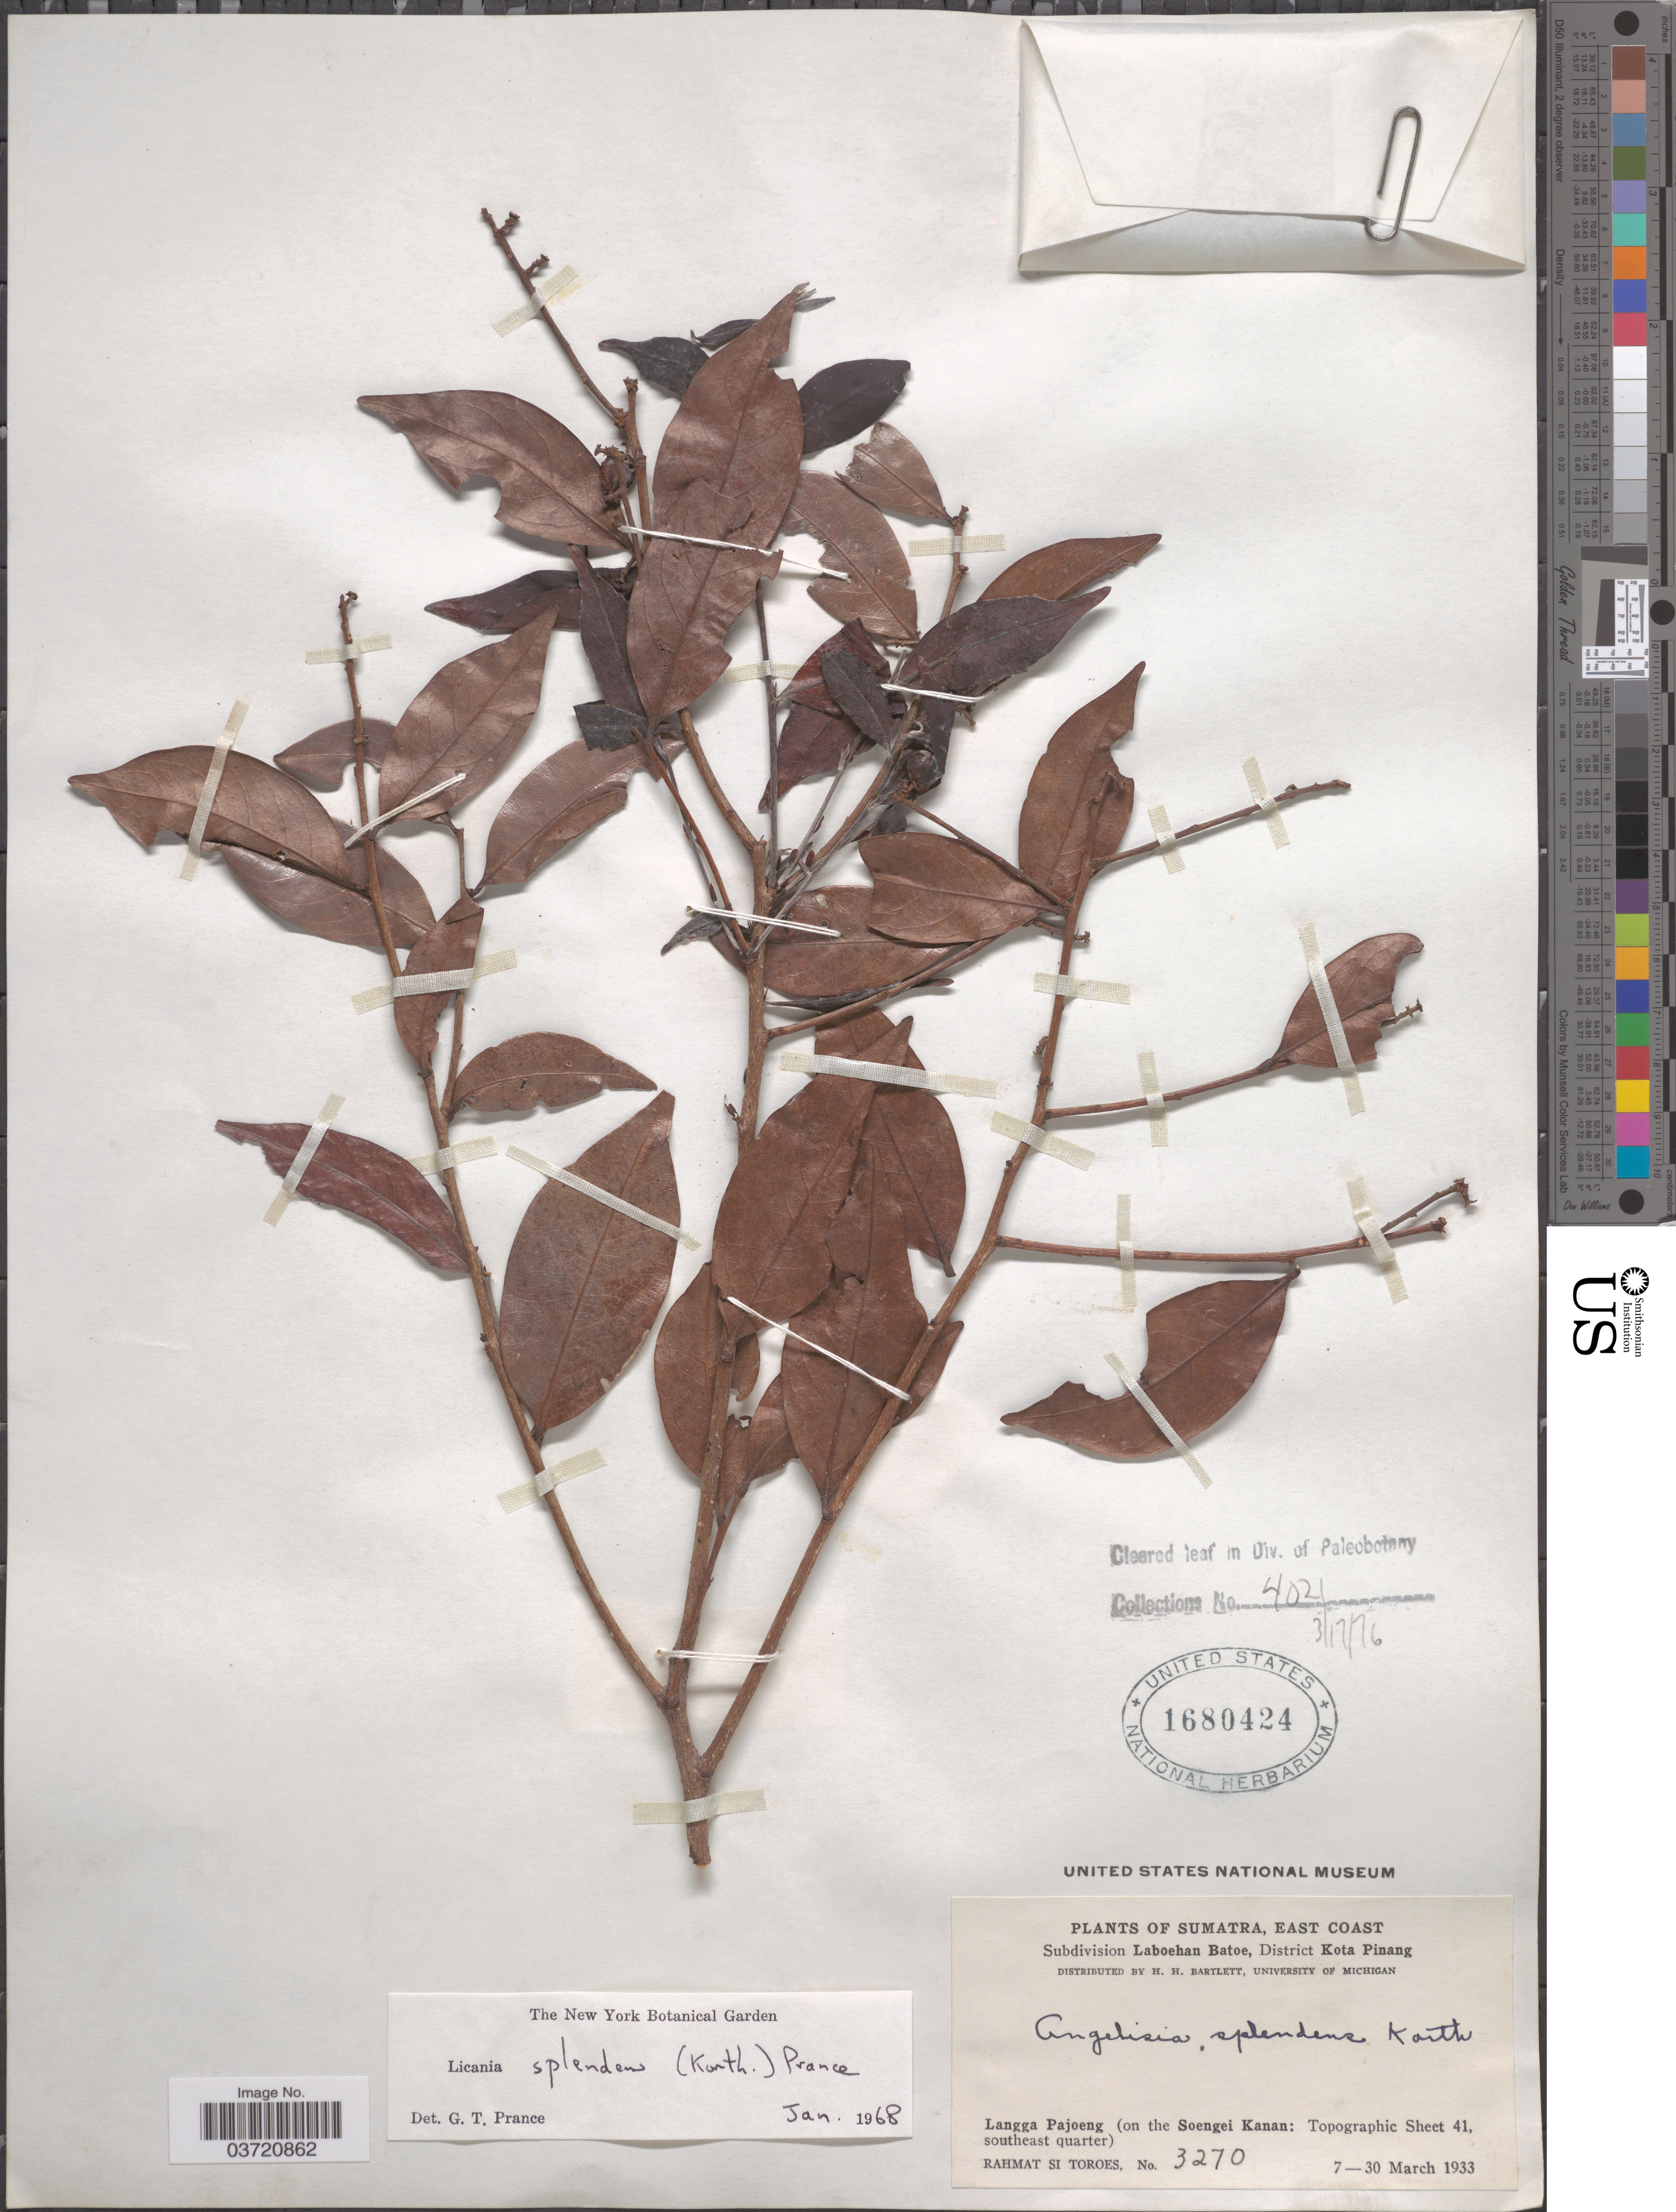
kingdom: Plantae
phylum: Tracheophyta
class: Magnoliopsida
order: Malpighiales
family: Chrysobalanaceae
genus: Licania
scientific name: Licania splendens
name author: (Korth.) Prance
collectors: Rahmat Si Boeea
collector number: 3270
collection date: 1933-03-07/1933-03-30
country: Indonesia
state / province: Sumatra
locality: East Coast. Subdivision Laboehan Batoe, District Kota Pinang. Langga Pajoeng (on the Soengei Kanan: Topographic Sheet 41, southeast quarter).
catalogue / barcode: US 1680424